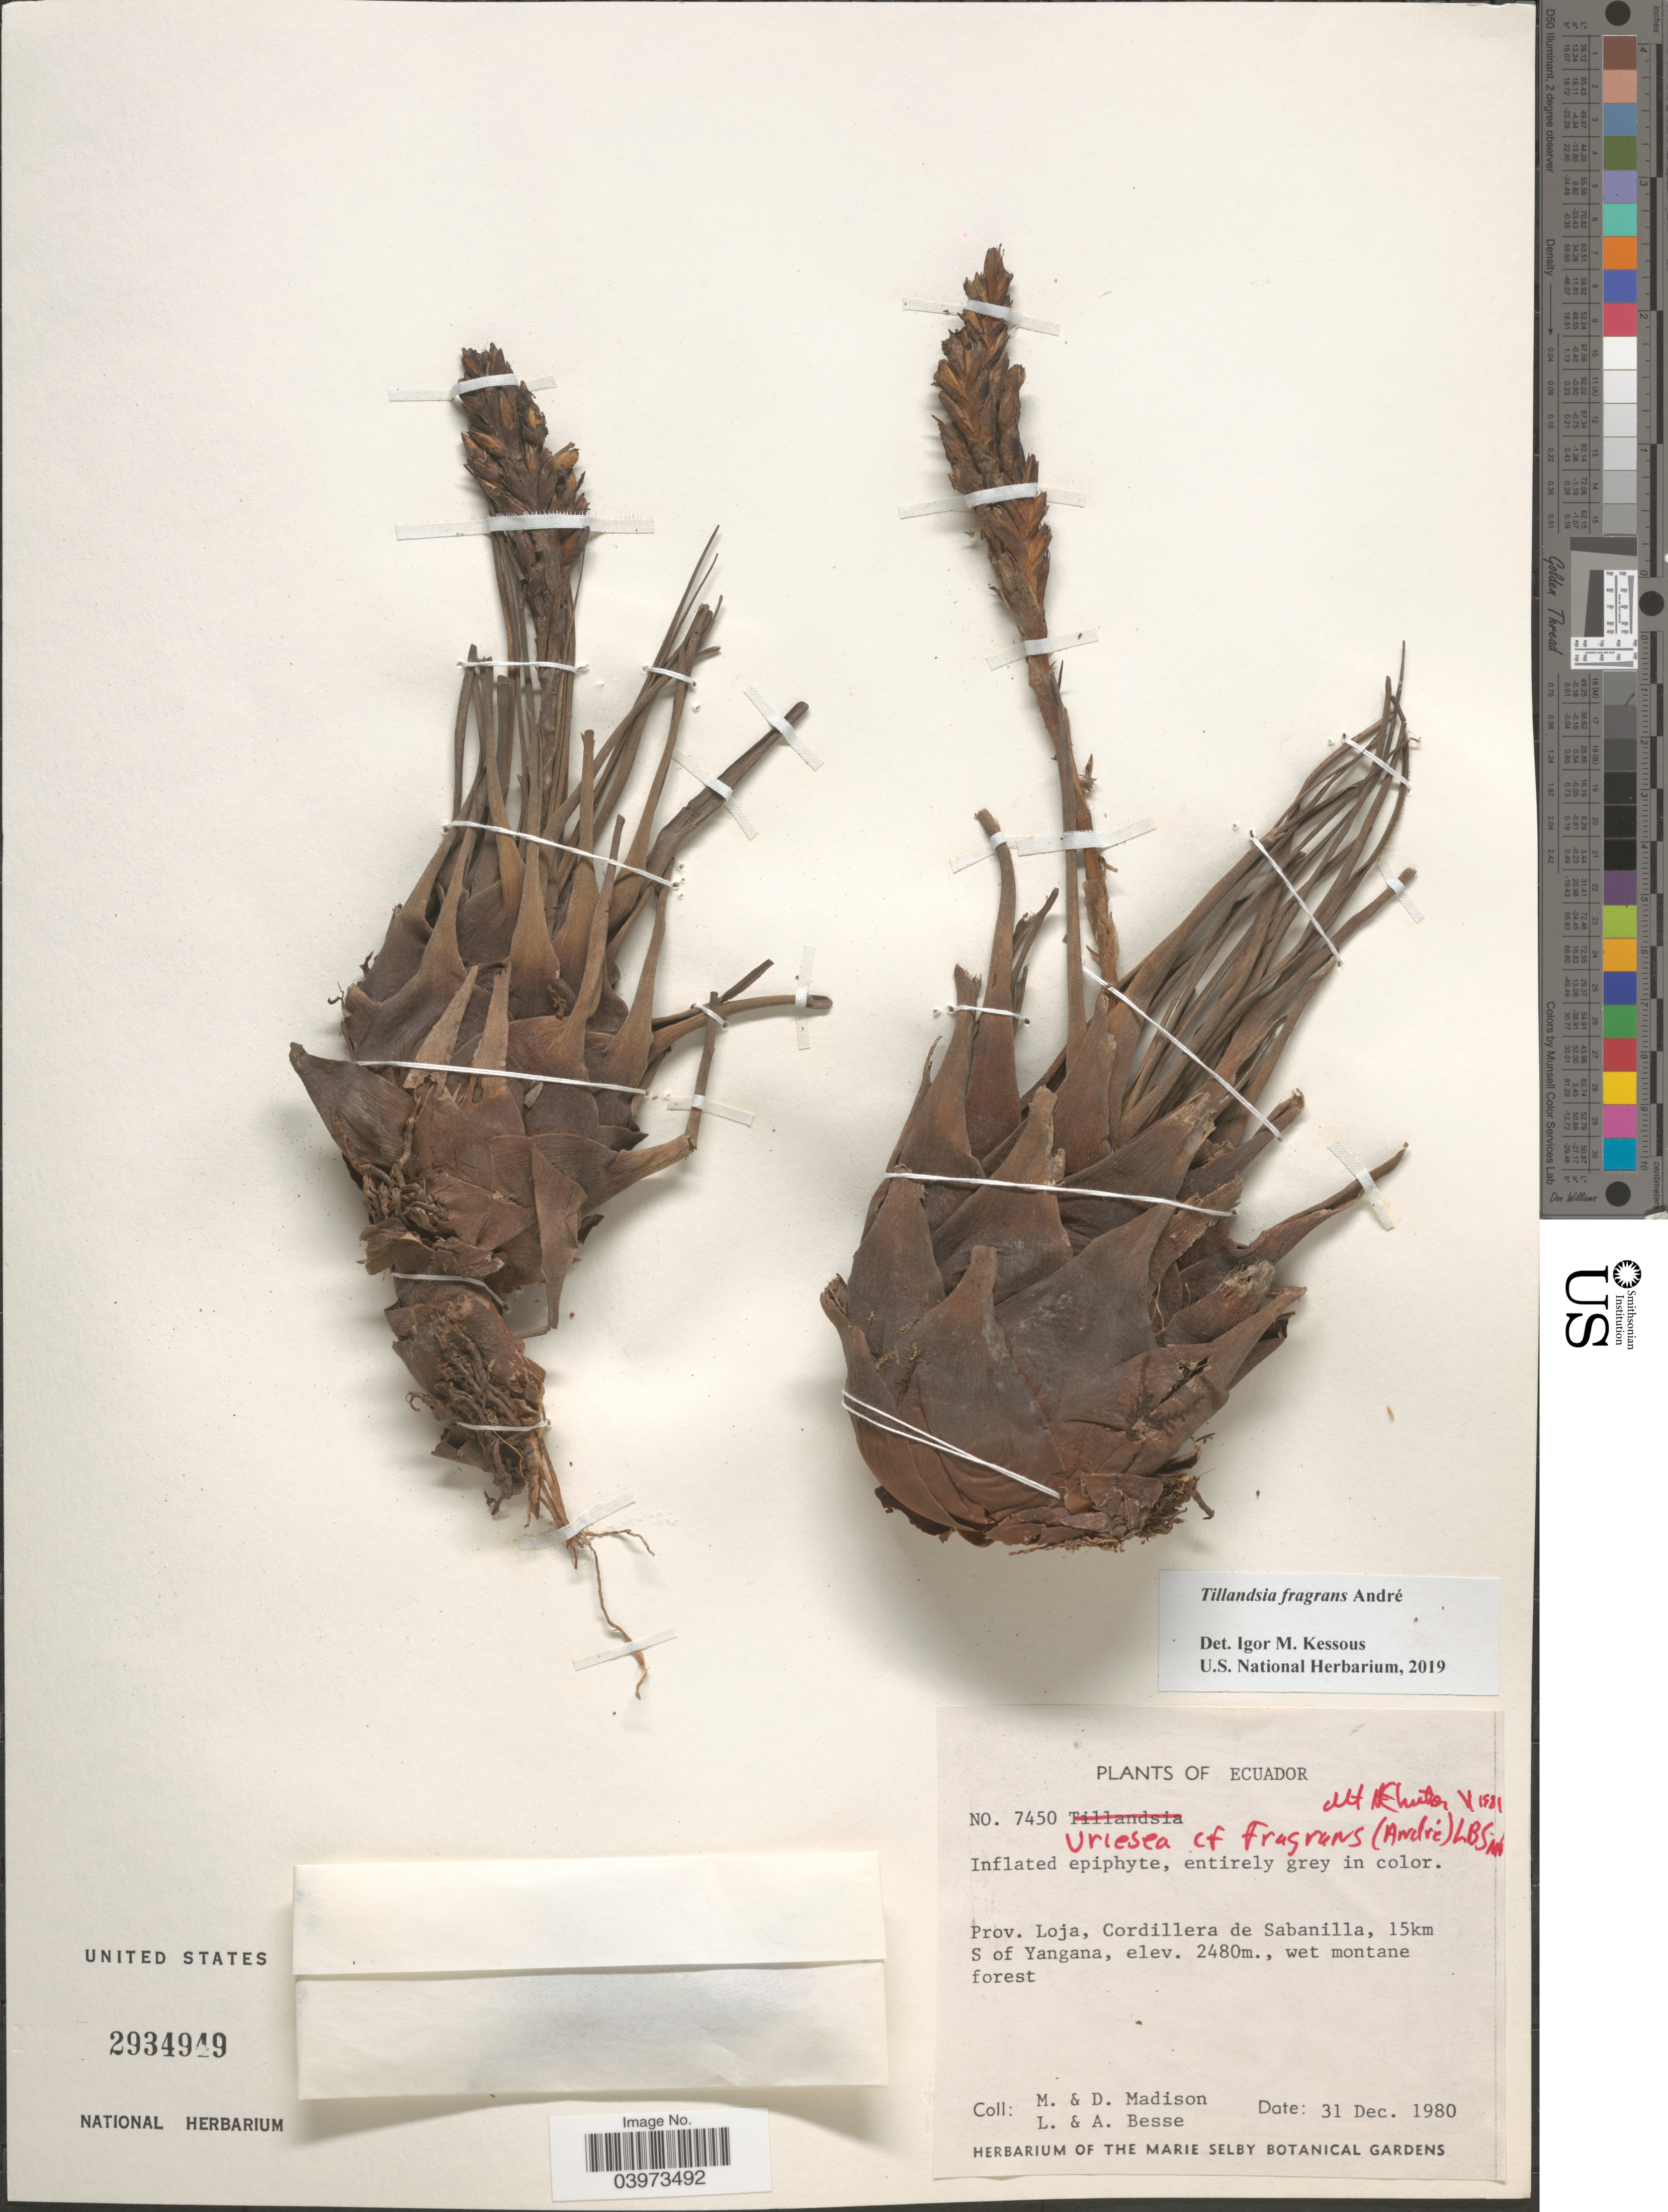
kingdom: Plantae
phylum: Tracheophyta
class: Liliopsida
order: Poales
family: Bromeliaceae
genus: Tillandsia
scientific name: Tillandsia fragrans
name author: André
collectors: M. Madison, D. Madison, L. Besse & A. Besse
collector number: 7450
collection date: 1980-12-31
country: Ecuador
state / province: Loja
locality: Cordillera de Sabanilla, 15km S of Yangana.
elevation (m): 2480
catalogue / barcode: US 2934949